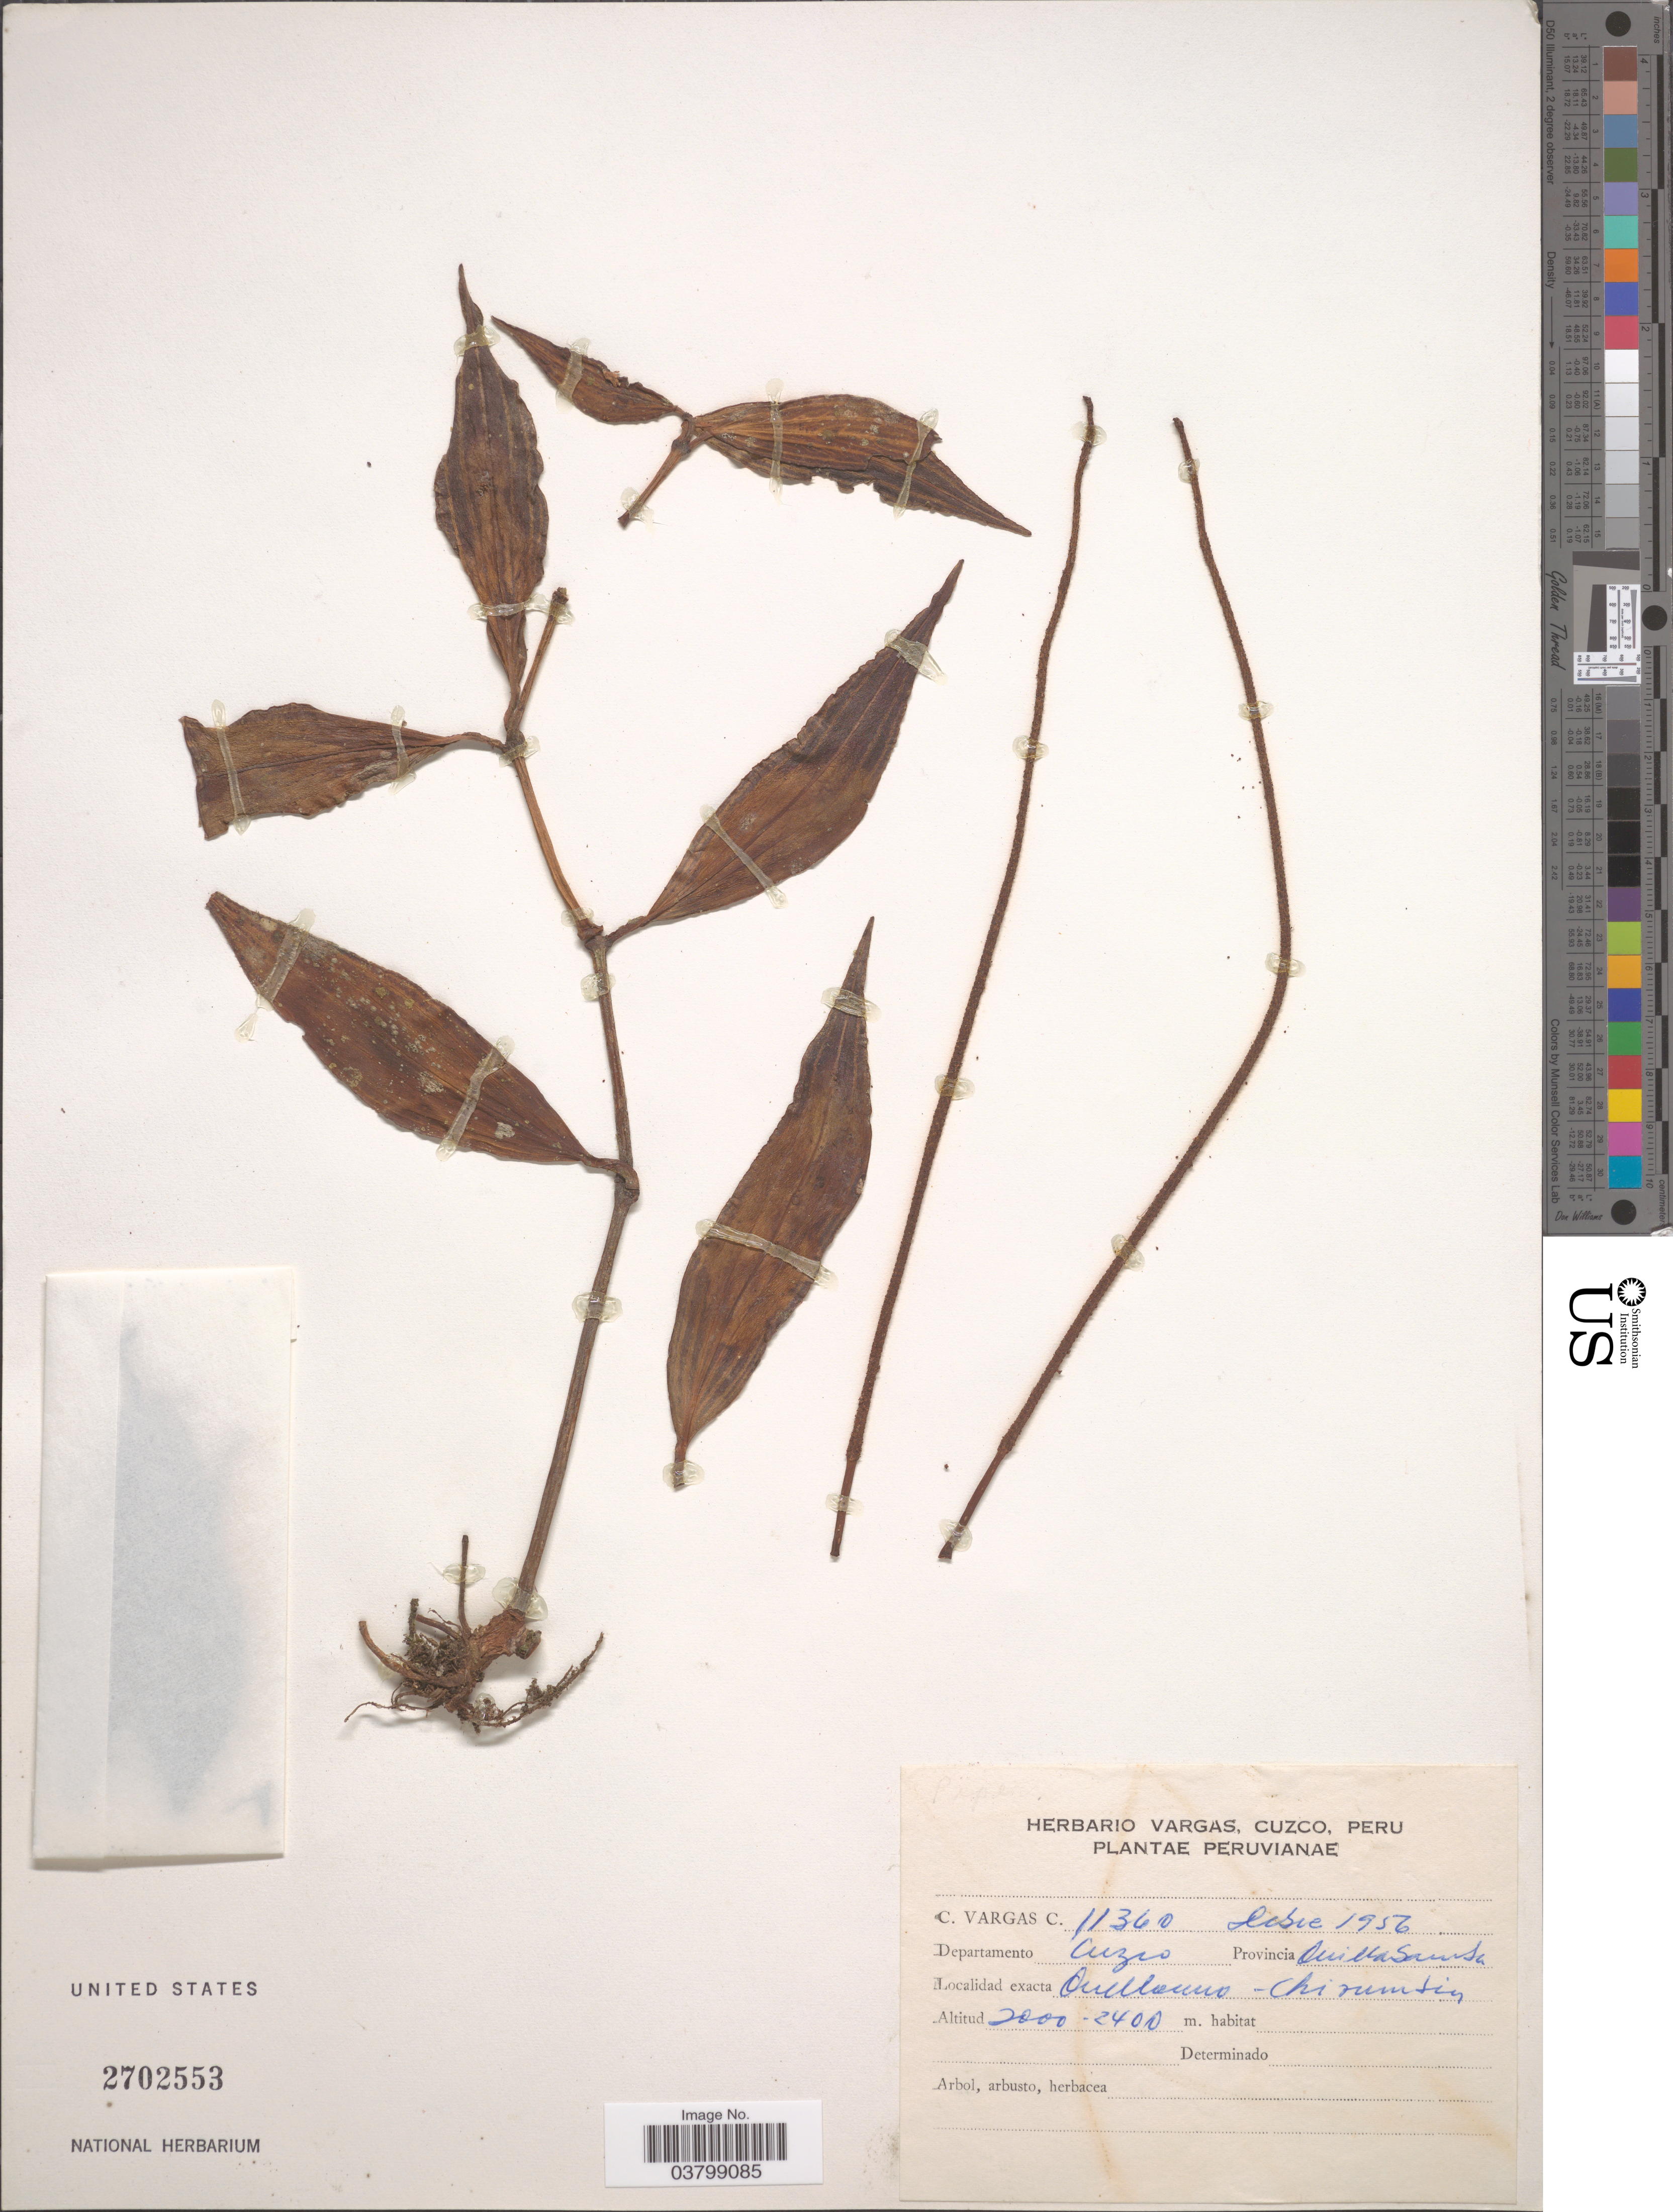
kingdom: Plantae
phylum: Tracheophyta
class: Magnoliopsida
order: Piperales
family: Piperaceae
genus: Peperomia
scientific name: Peperomia septemnervis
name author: Ruiz & Pav.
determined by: Jiménez, José Estaban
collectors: C. Vargas Calderón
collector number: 11360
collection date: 1956-12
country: Peru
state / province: Cusco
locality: Departamento Cuzco. Provincia Quillabamba. Quellouno- Chirumbia.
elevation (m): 2000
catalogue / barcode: US 2702553